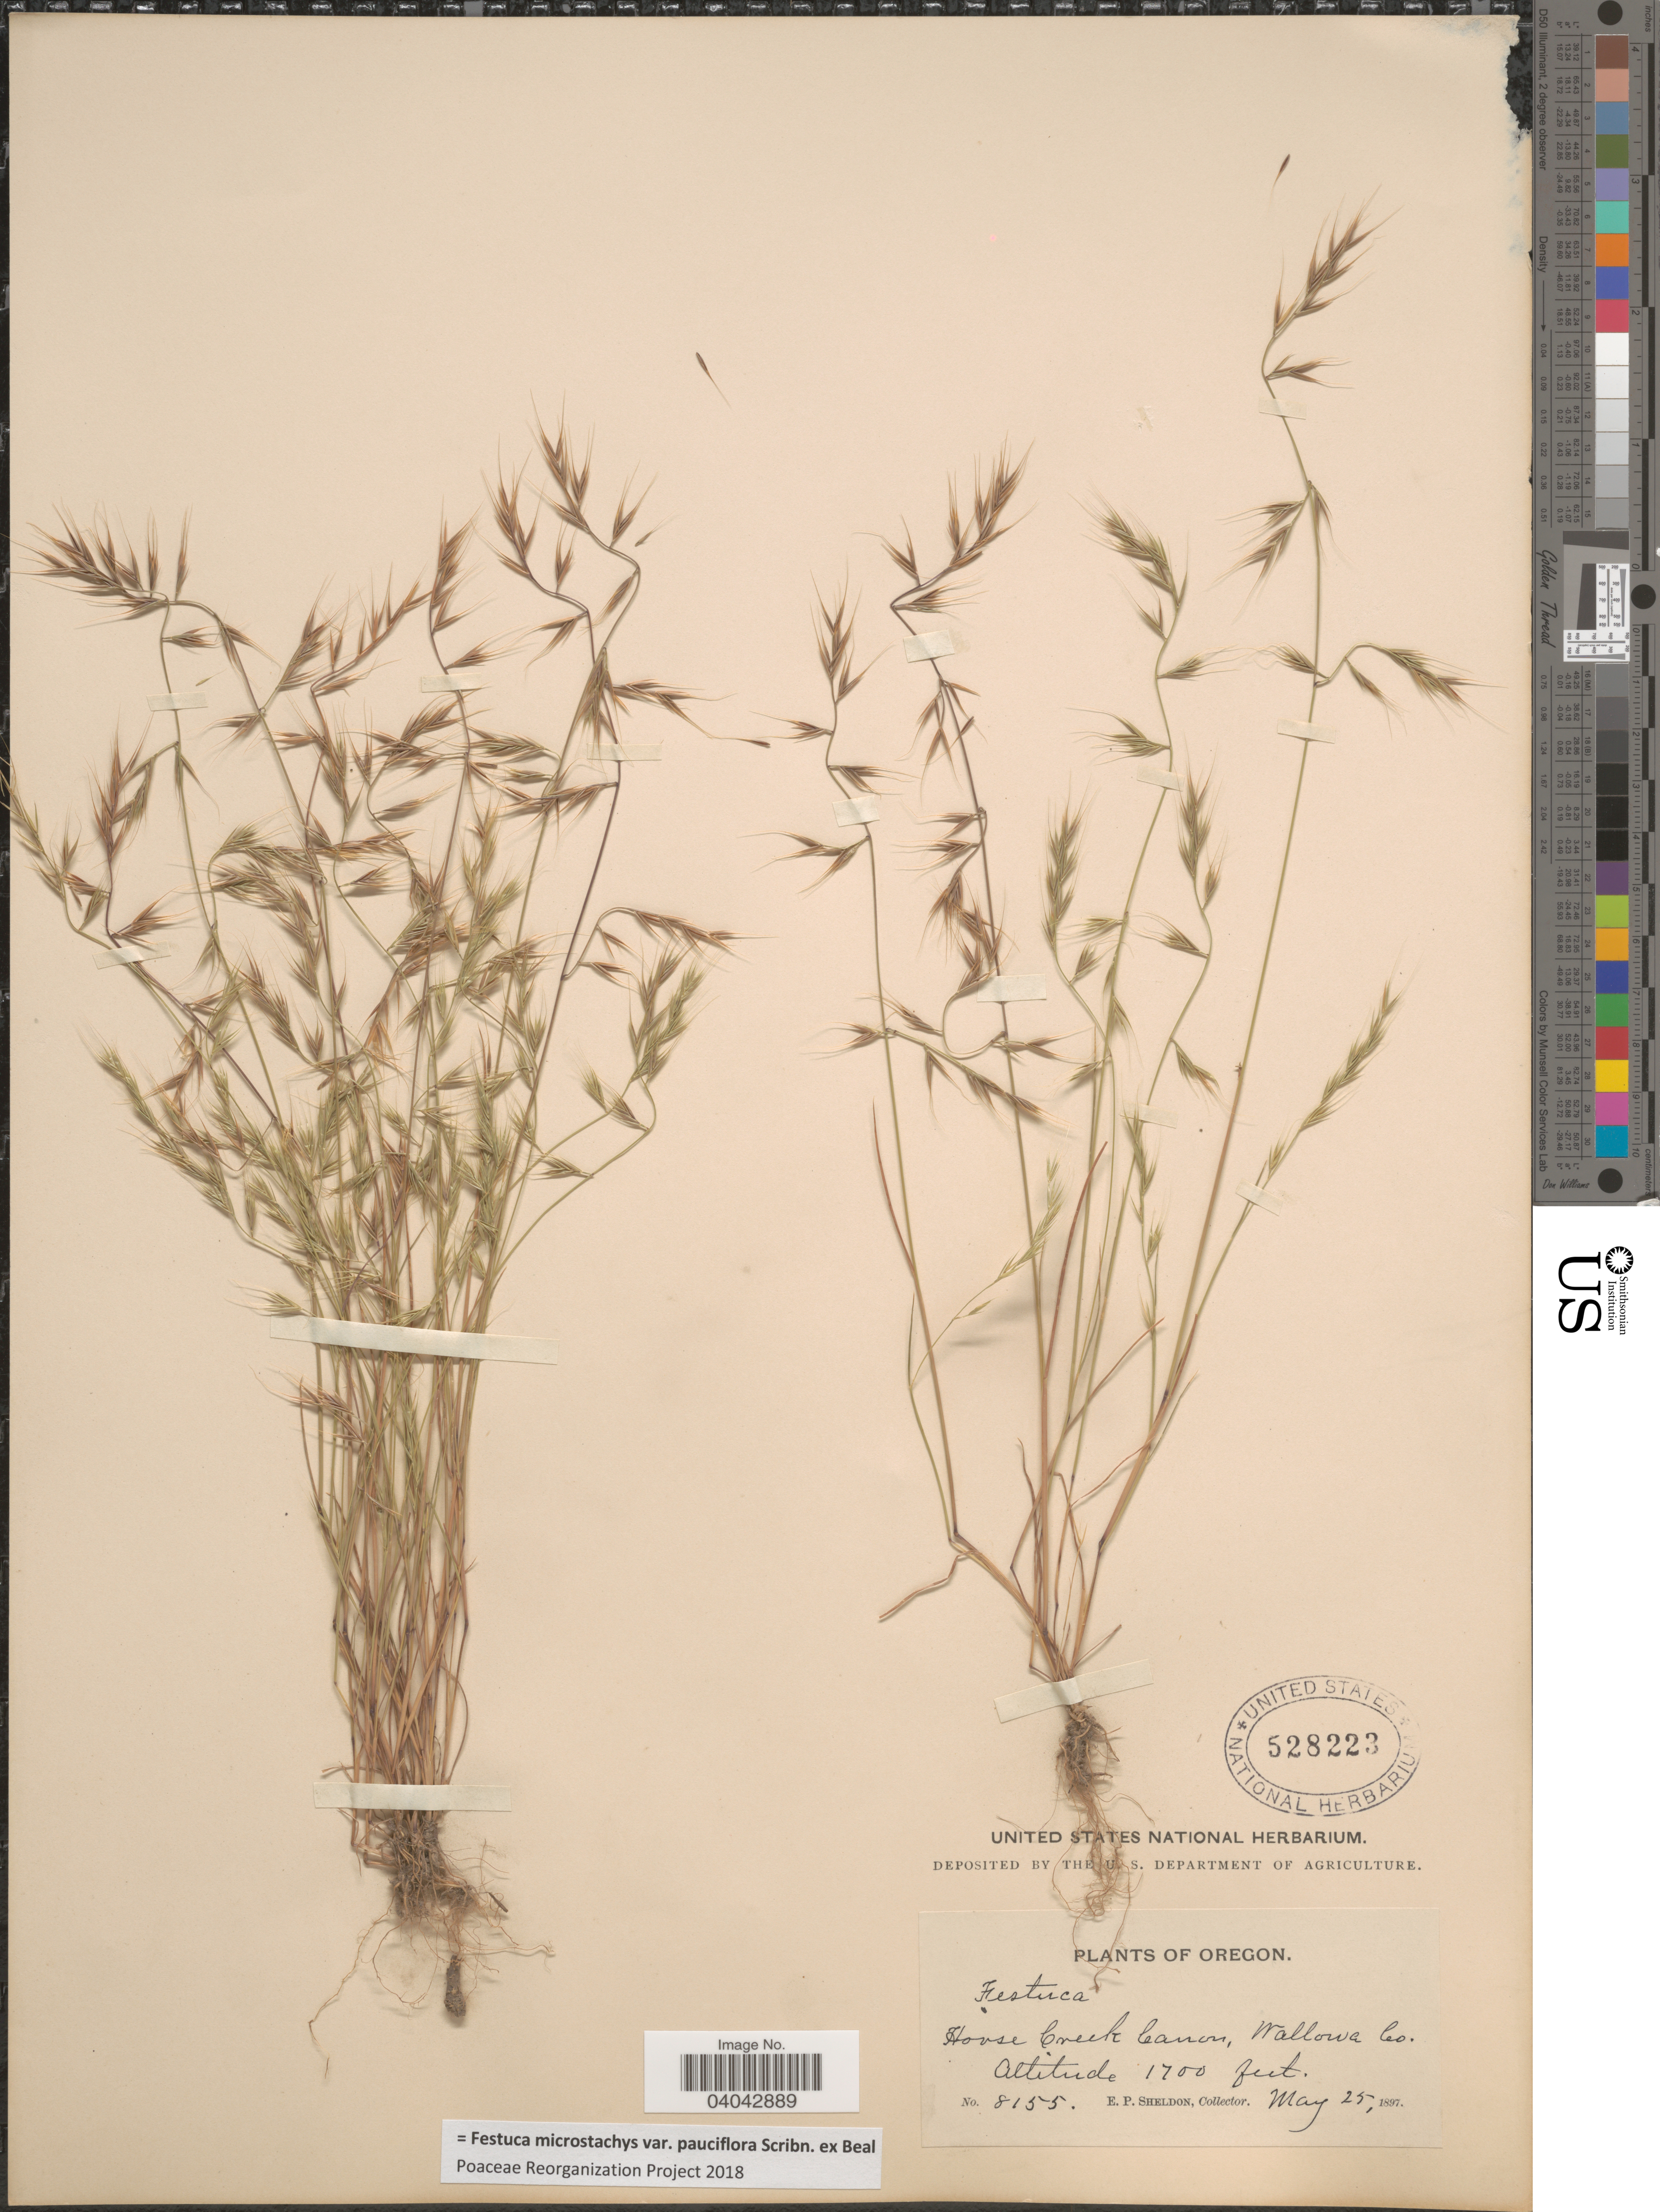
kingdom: Plantae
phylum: Tracheophyta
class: Liliopsida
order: Poales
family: Poaceae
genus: Festuca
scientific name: Festuca microstachys var. pauciflora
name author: Scribn. ex W.J. Beal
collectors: E. P. Sheldon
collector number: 8155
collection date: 1897-05-25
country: United States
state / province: Oregon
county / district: Wallowa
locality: House Creek Canon, Wallowa Co.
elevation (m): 518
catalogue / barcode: US 528223